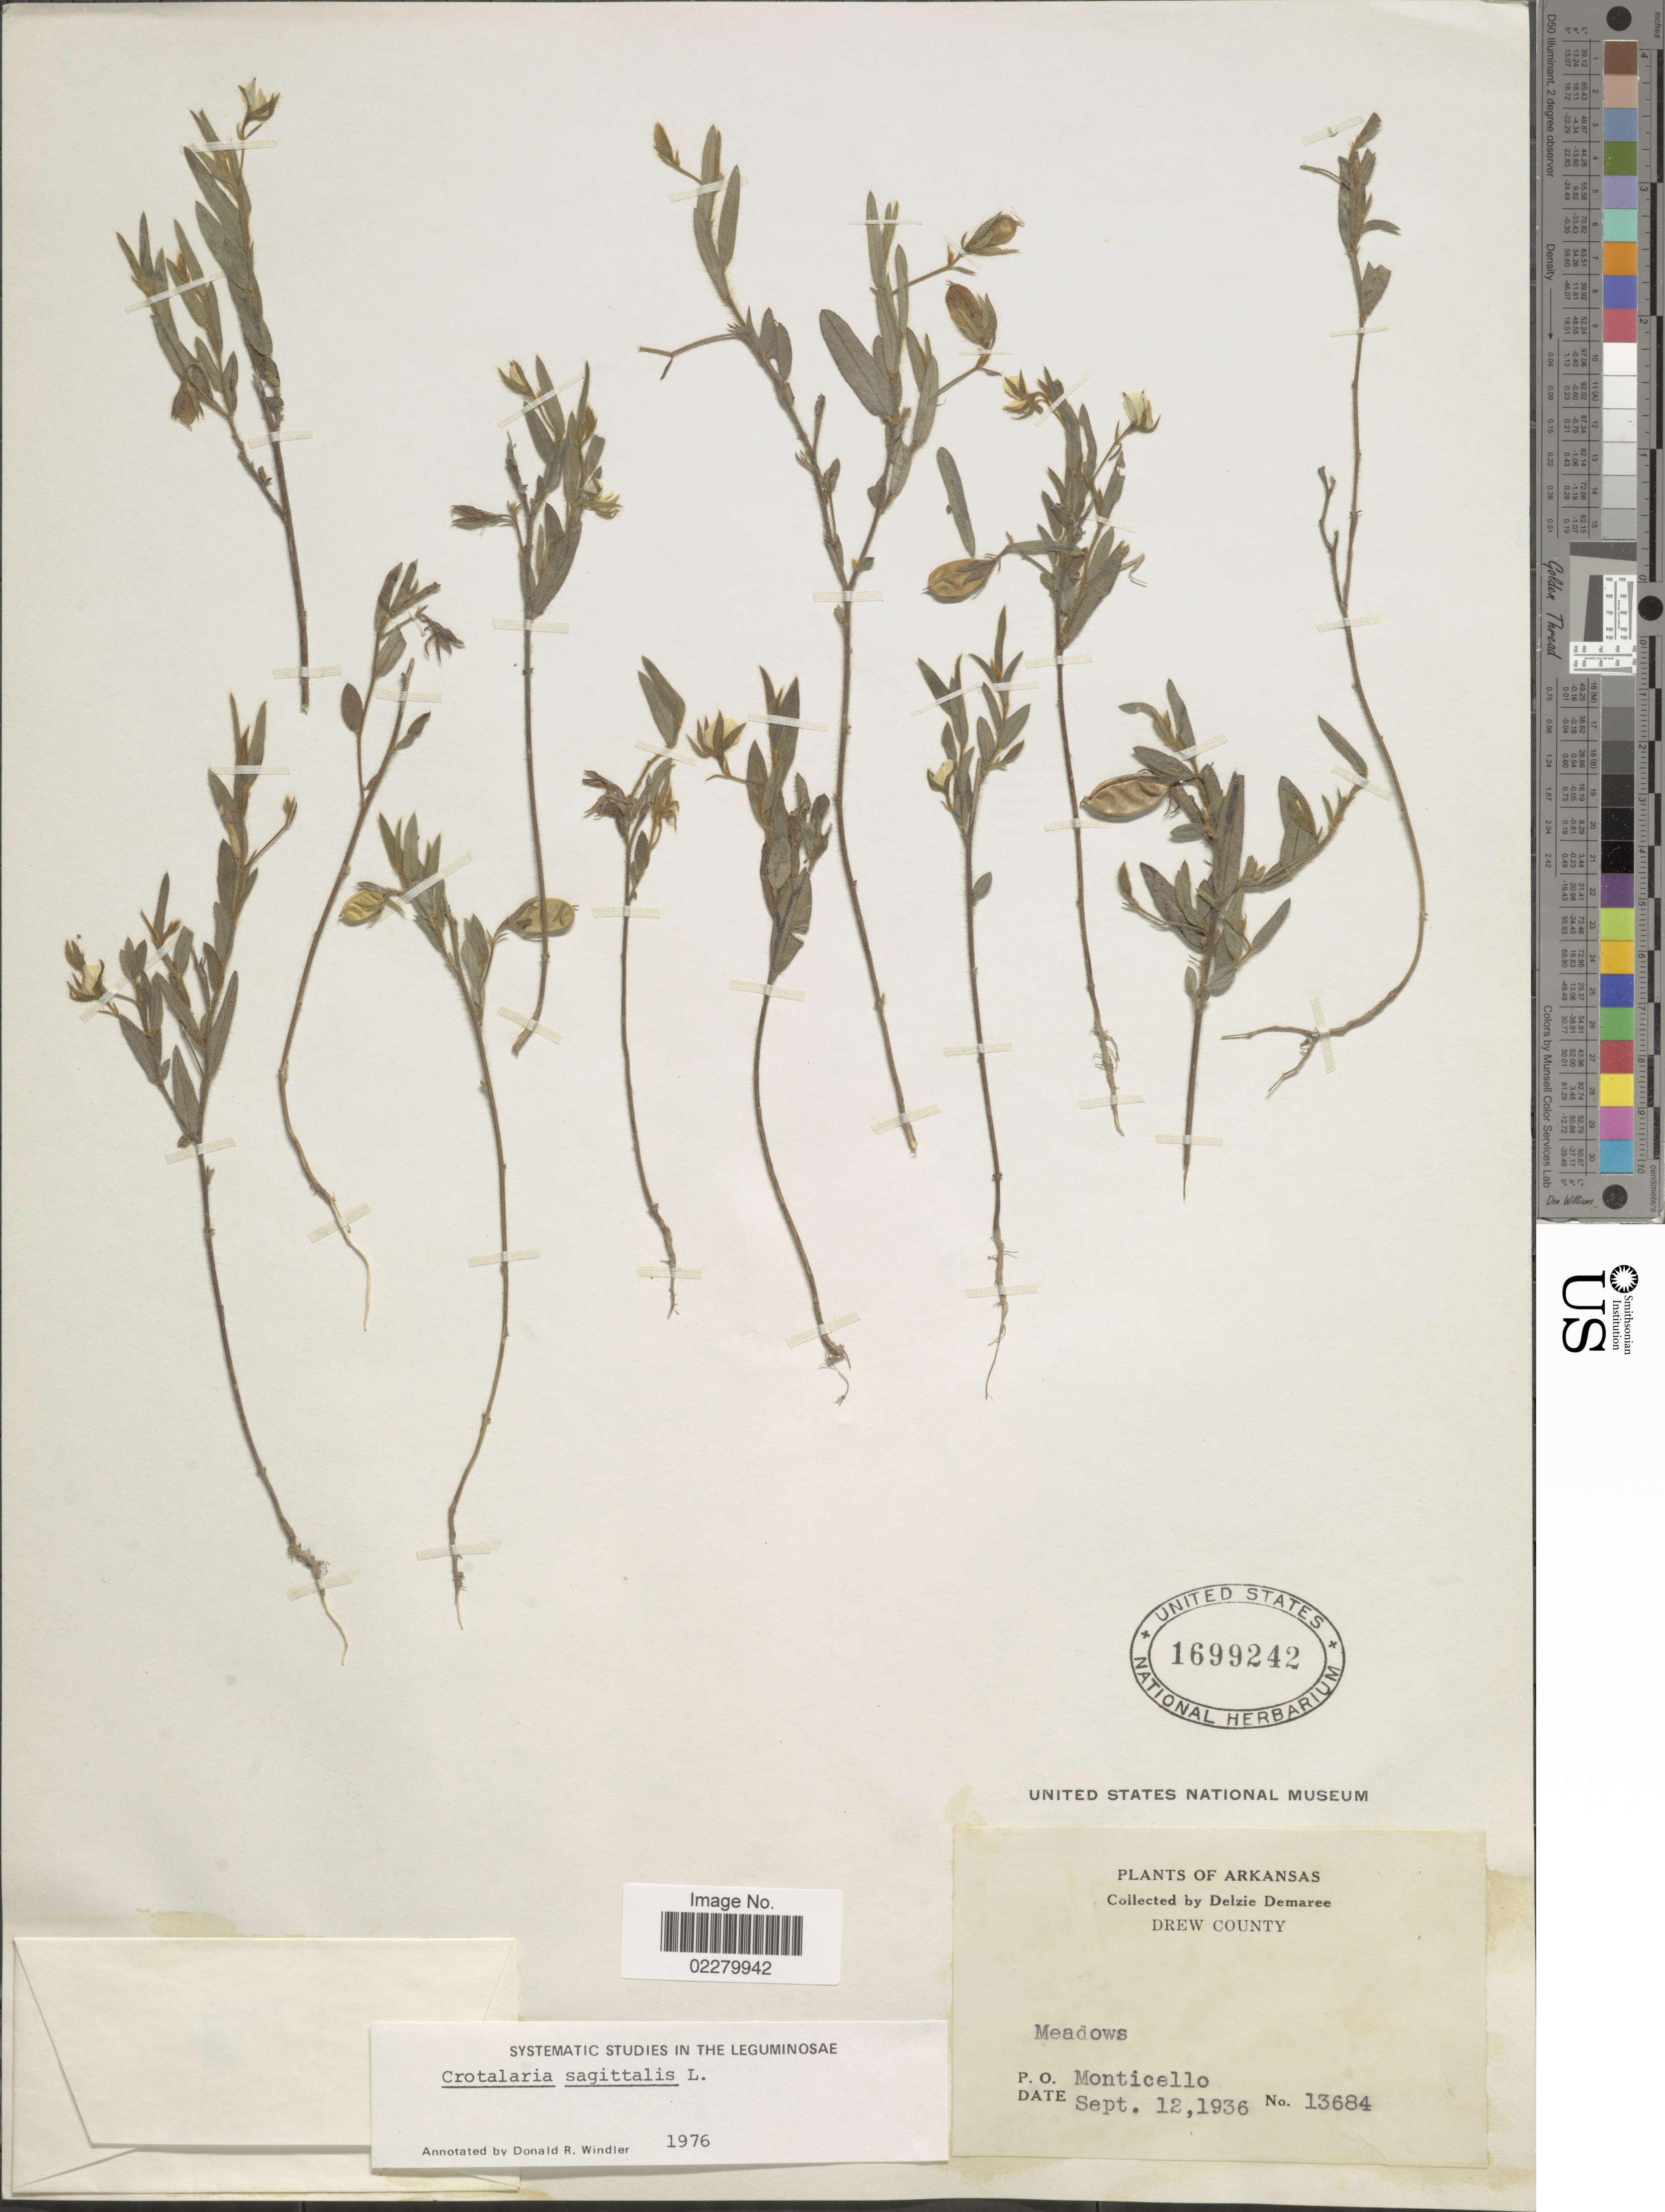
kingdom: Plantae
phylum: Tracheophyta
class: Magnoliopsida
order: Fabales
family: Fabaceae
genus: Crotalaria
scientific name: Crotalaria sagittalis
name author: L.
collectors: D. Demaree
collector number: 13684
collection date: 1936-09-12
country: United States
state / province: Arkansas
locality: Drew County. Meadows. P.O. Monticello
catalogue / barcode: US 1699242